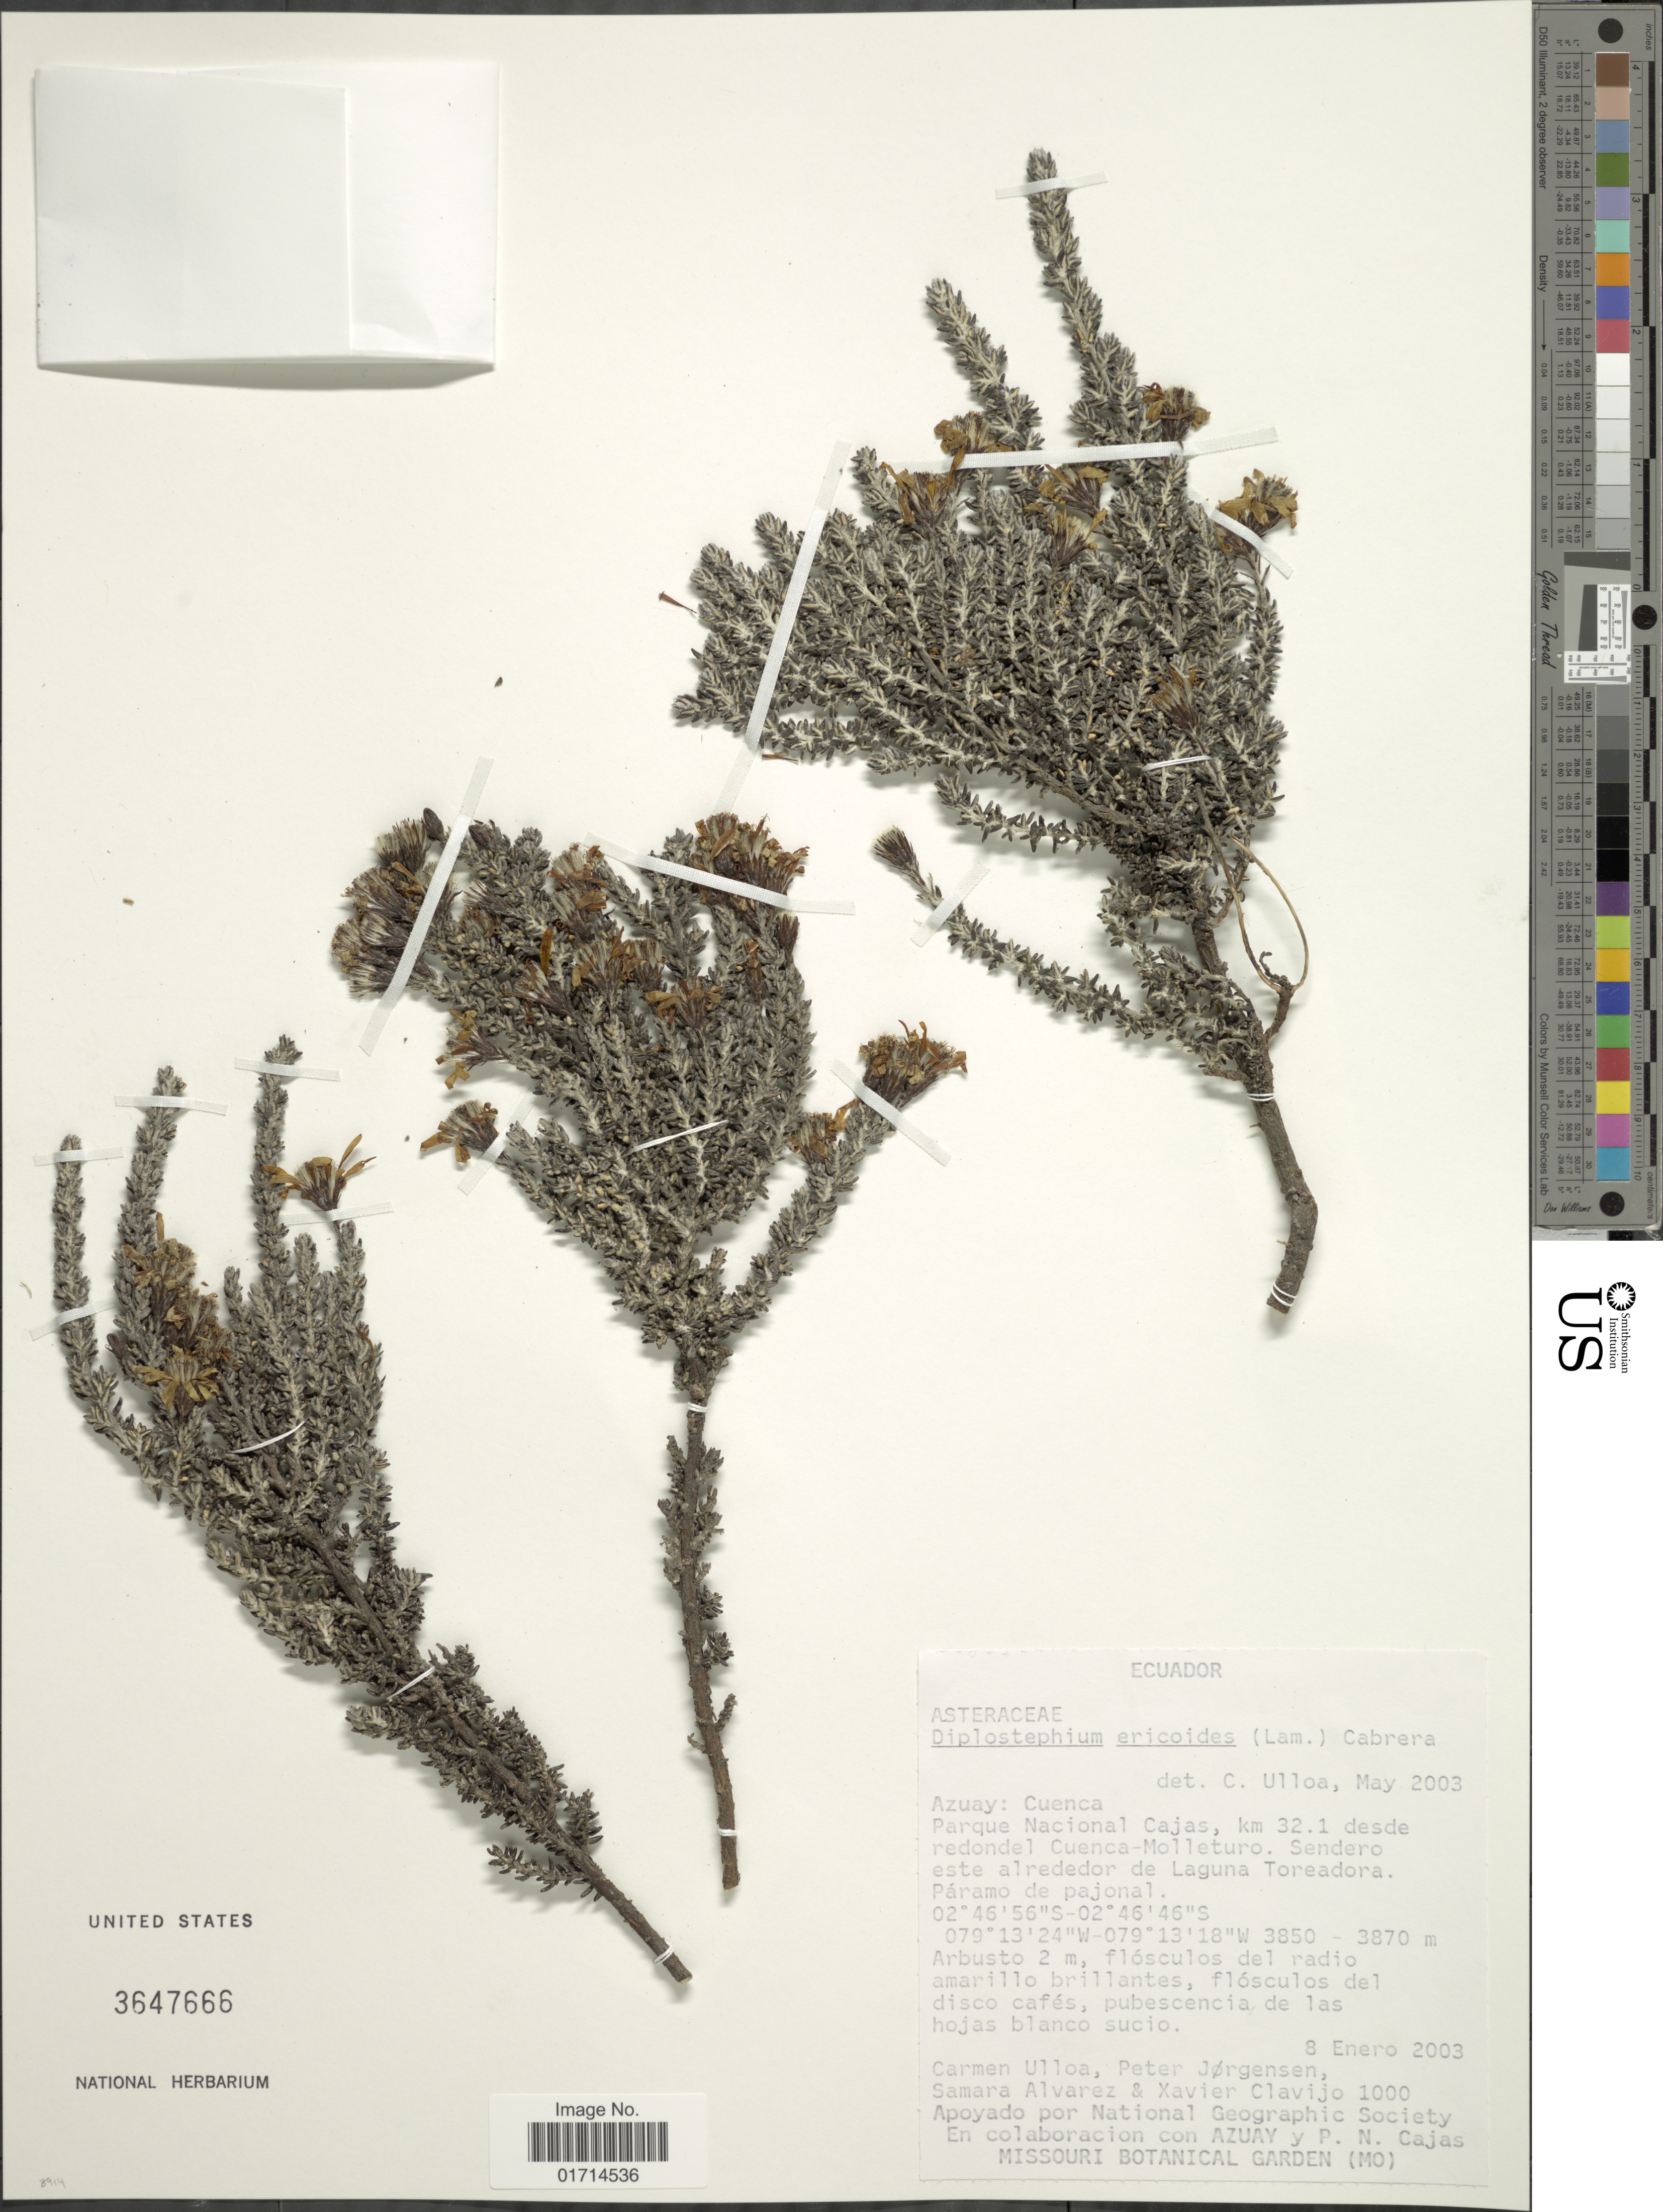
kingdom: Plantae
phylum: Tracheophyta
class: Magnoliopsida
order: Asterales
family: Asteraceae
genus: Diplostephium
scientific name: Diplostephium ericoides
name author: (Lam.) Cabrera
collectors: C. Ulloa, P. M. Jørgensen, S. Álvarez & X. Clavijo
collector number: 1000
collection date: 2003-01-08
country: Ecuador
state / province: Azuay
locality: Azuay: Cuenca, Parque Nacional Cajas, km 32.1 desde redonel Cuenca Molleturo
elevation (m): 3850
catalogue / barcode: US 3647666